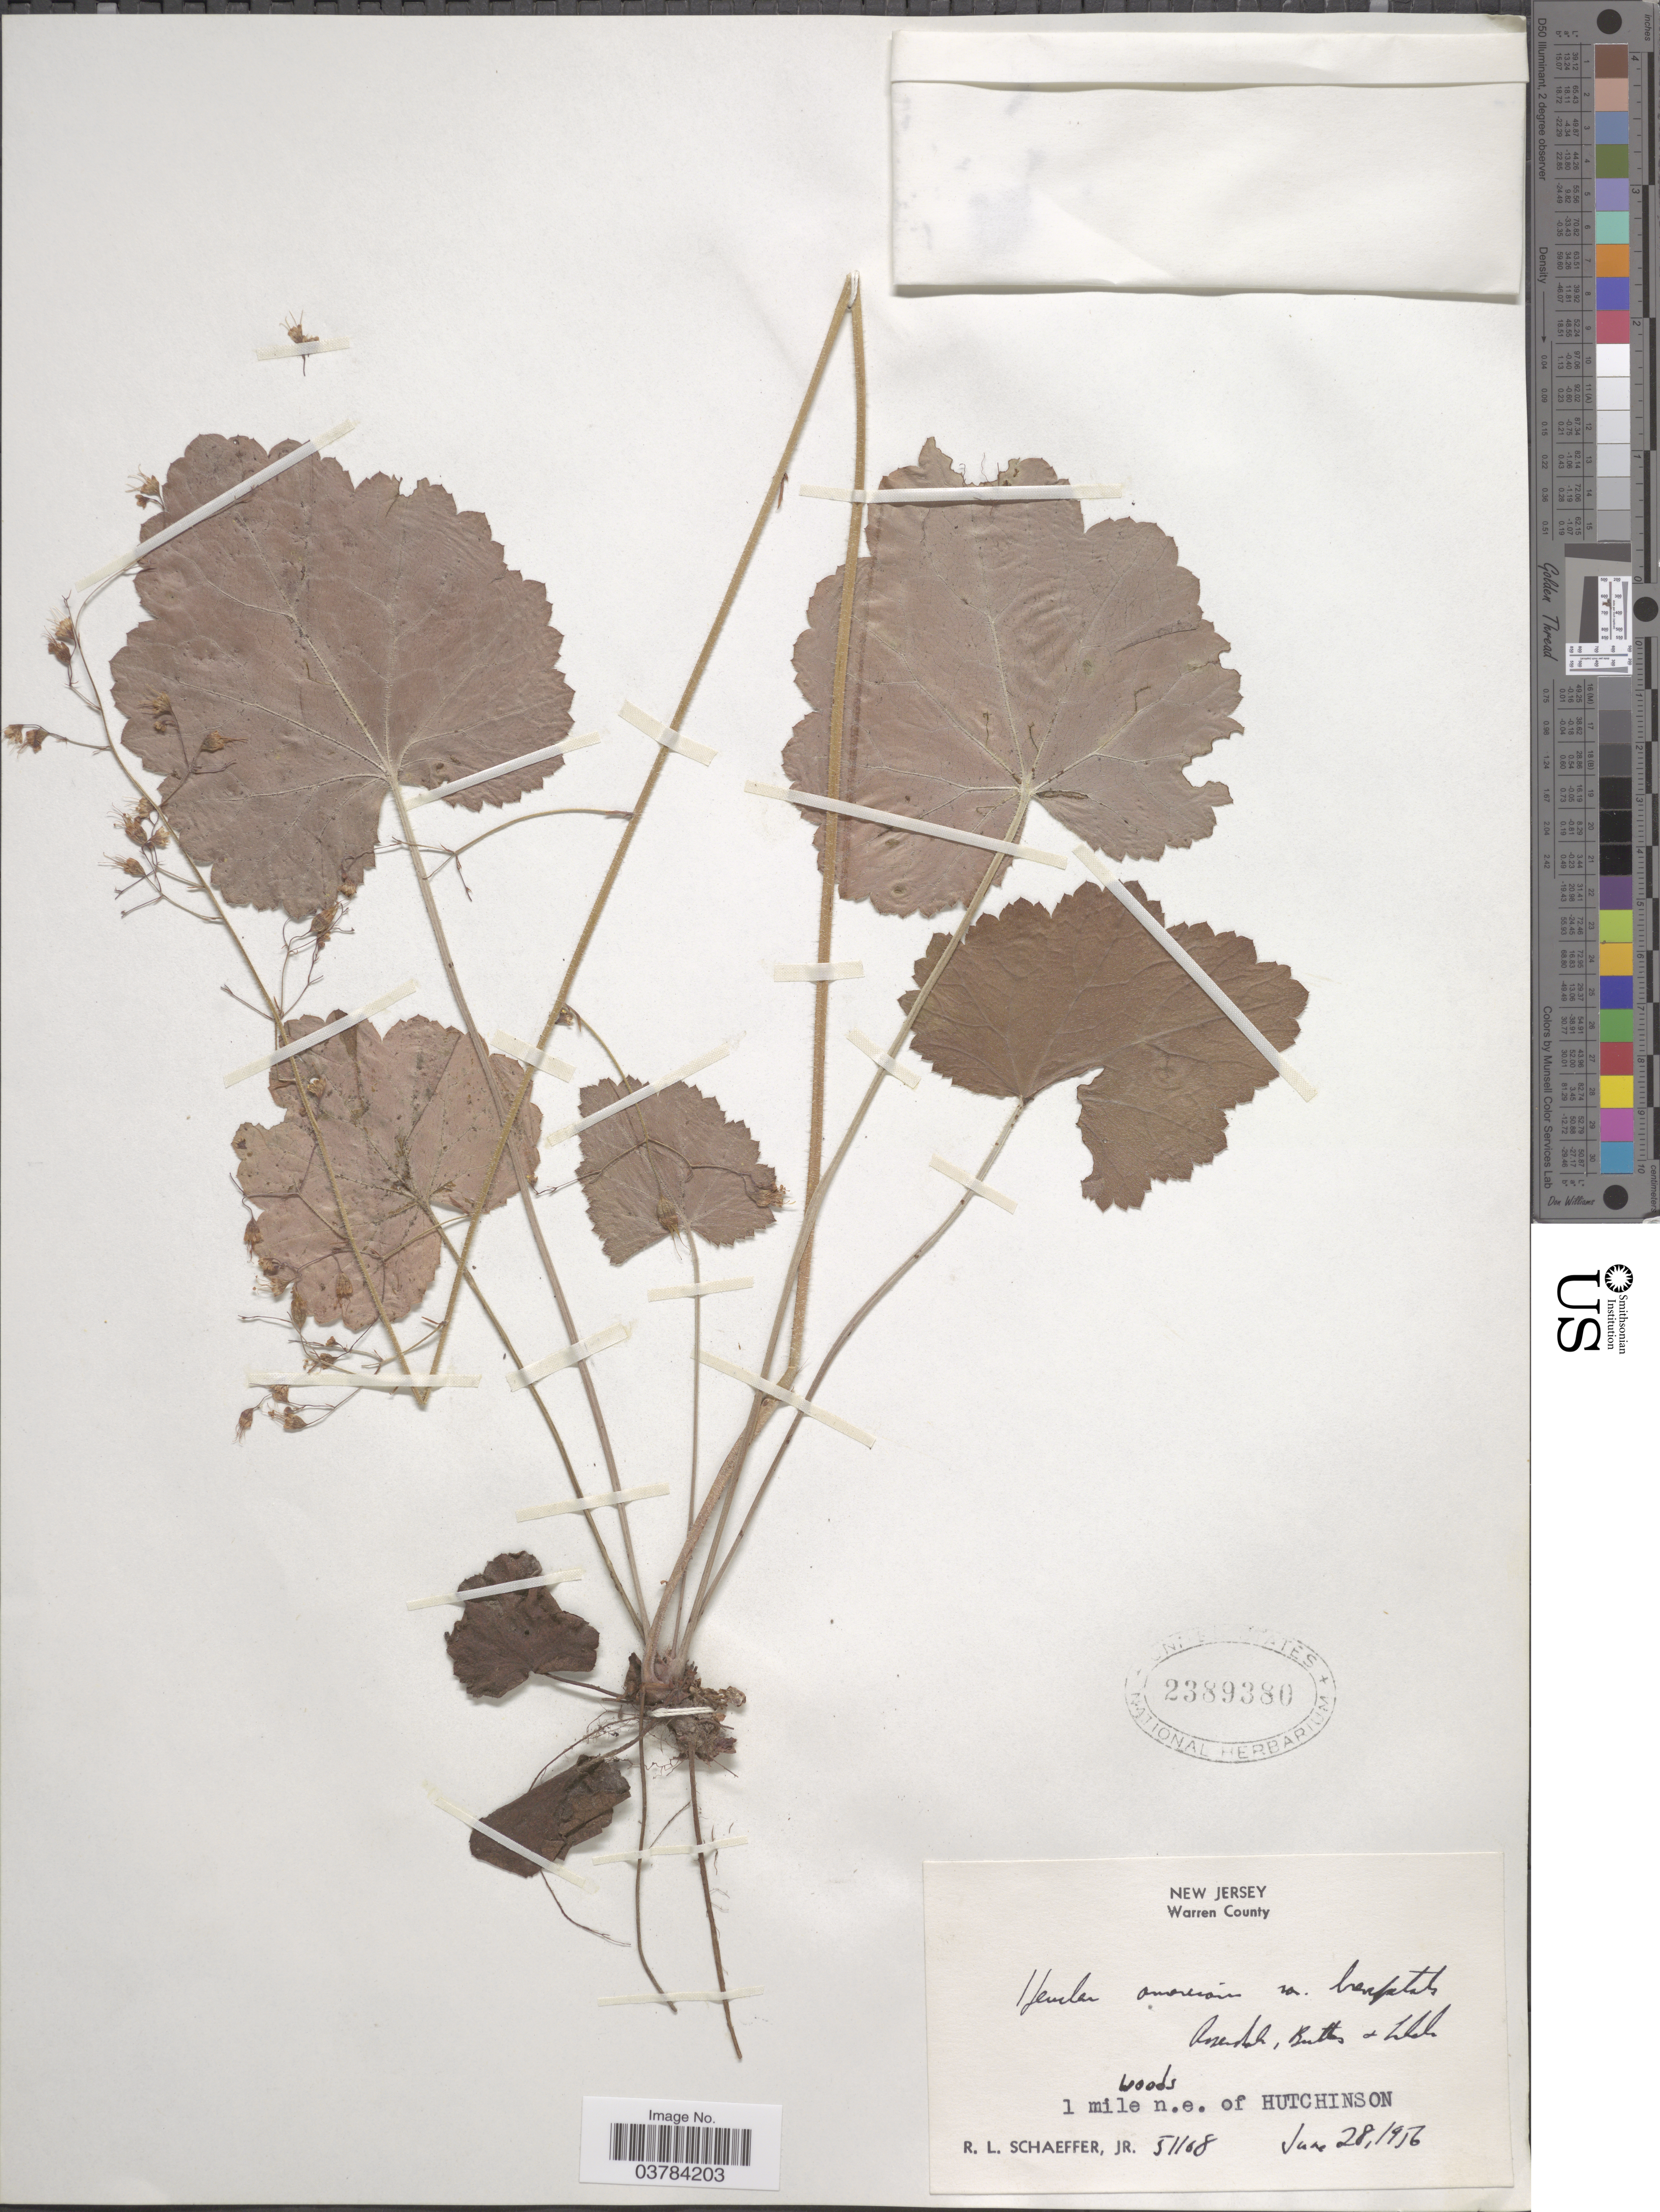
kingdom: Plantae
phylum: Tracheophyta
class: Magnoliopsida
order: Saxifragales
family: Saxifragaceae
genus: Heuchera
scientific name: Heuchera americana var. brevipetala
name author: Rosend. et al.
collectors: R. L. Schaeffer Jr.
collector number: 51108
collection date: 1956-06-28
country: United States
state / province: New Jersey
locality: Warren County. 1 mile n.e. of Hutchinson.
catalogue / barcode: US 2389380